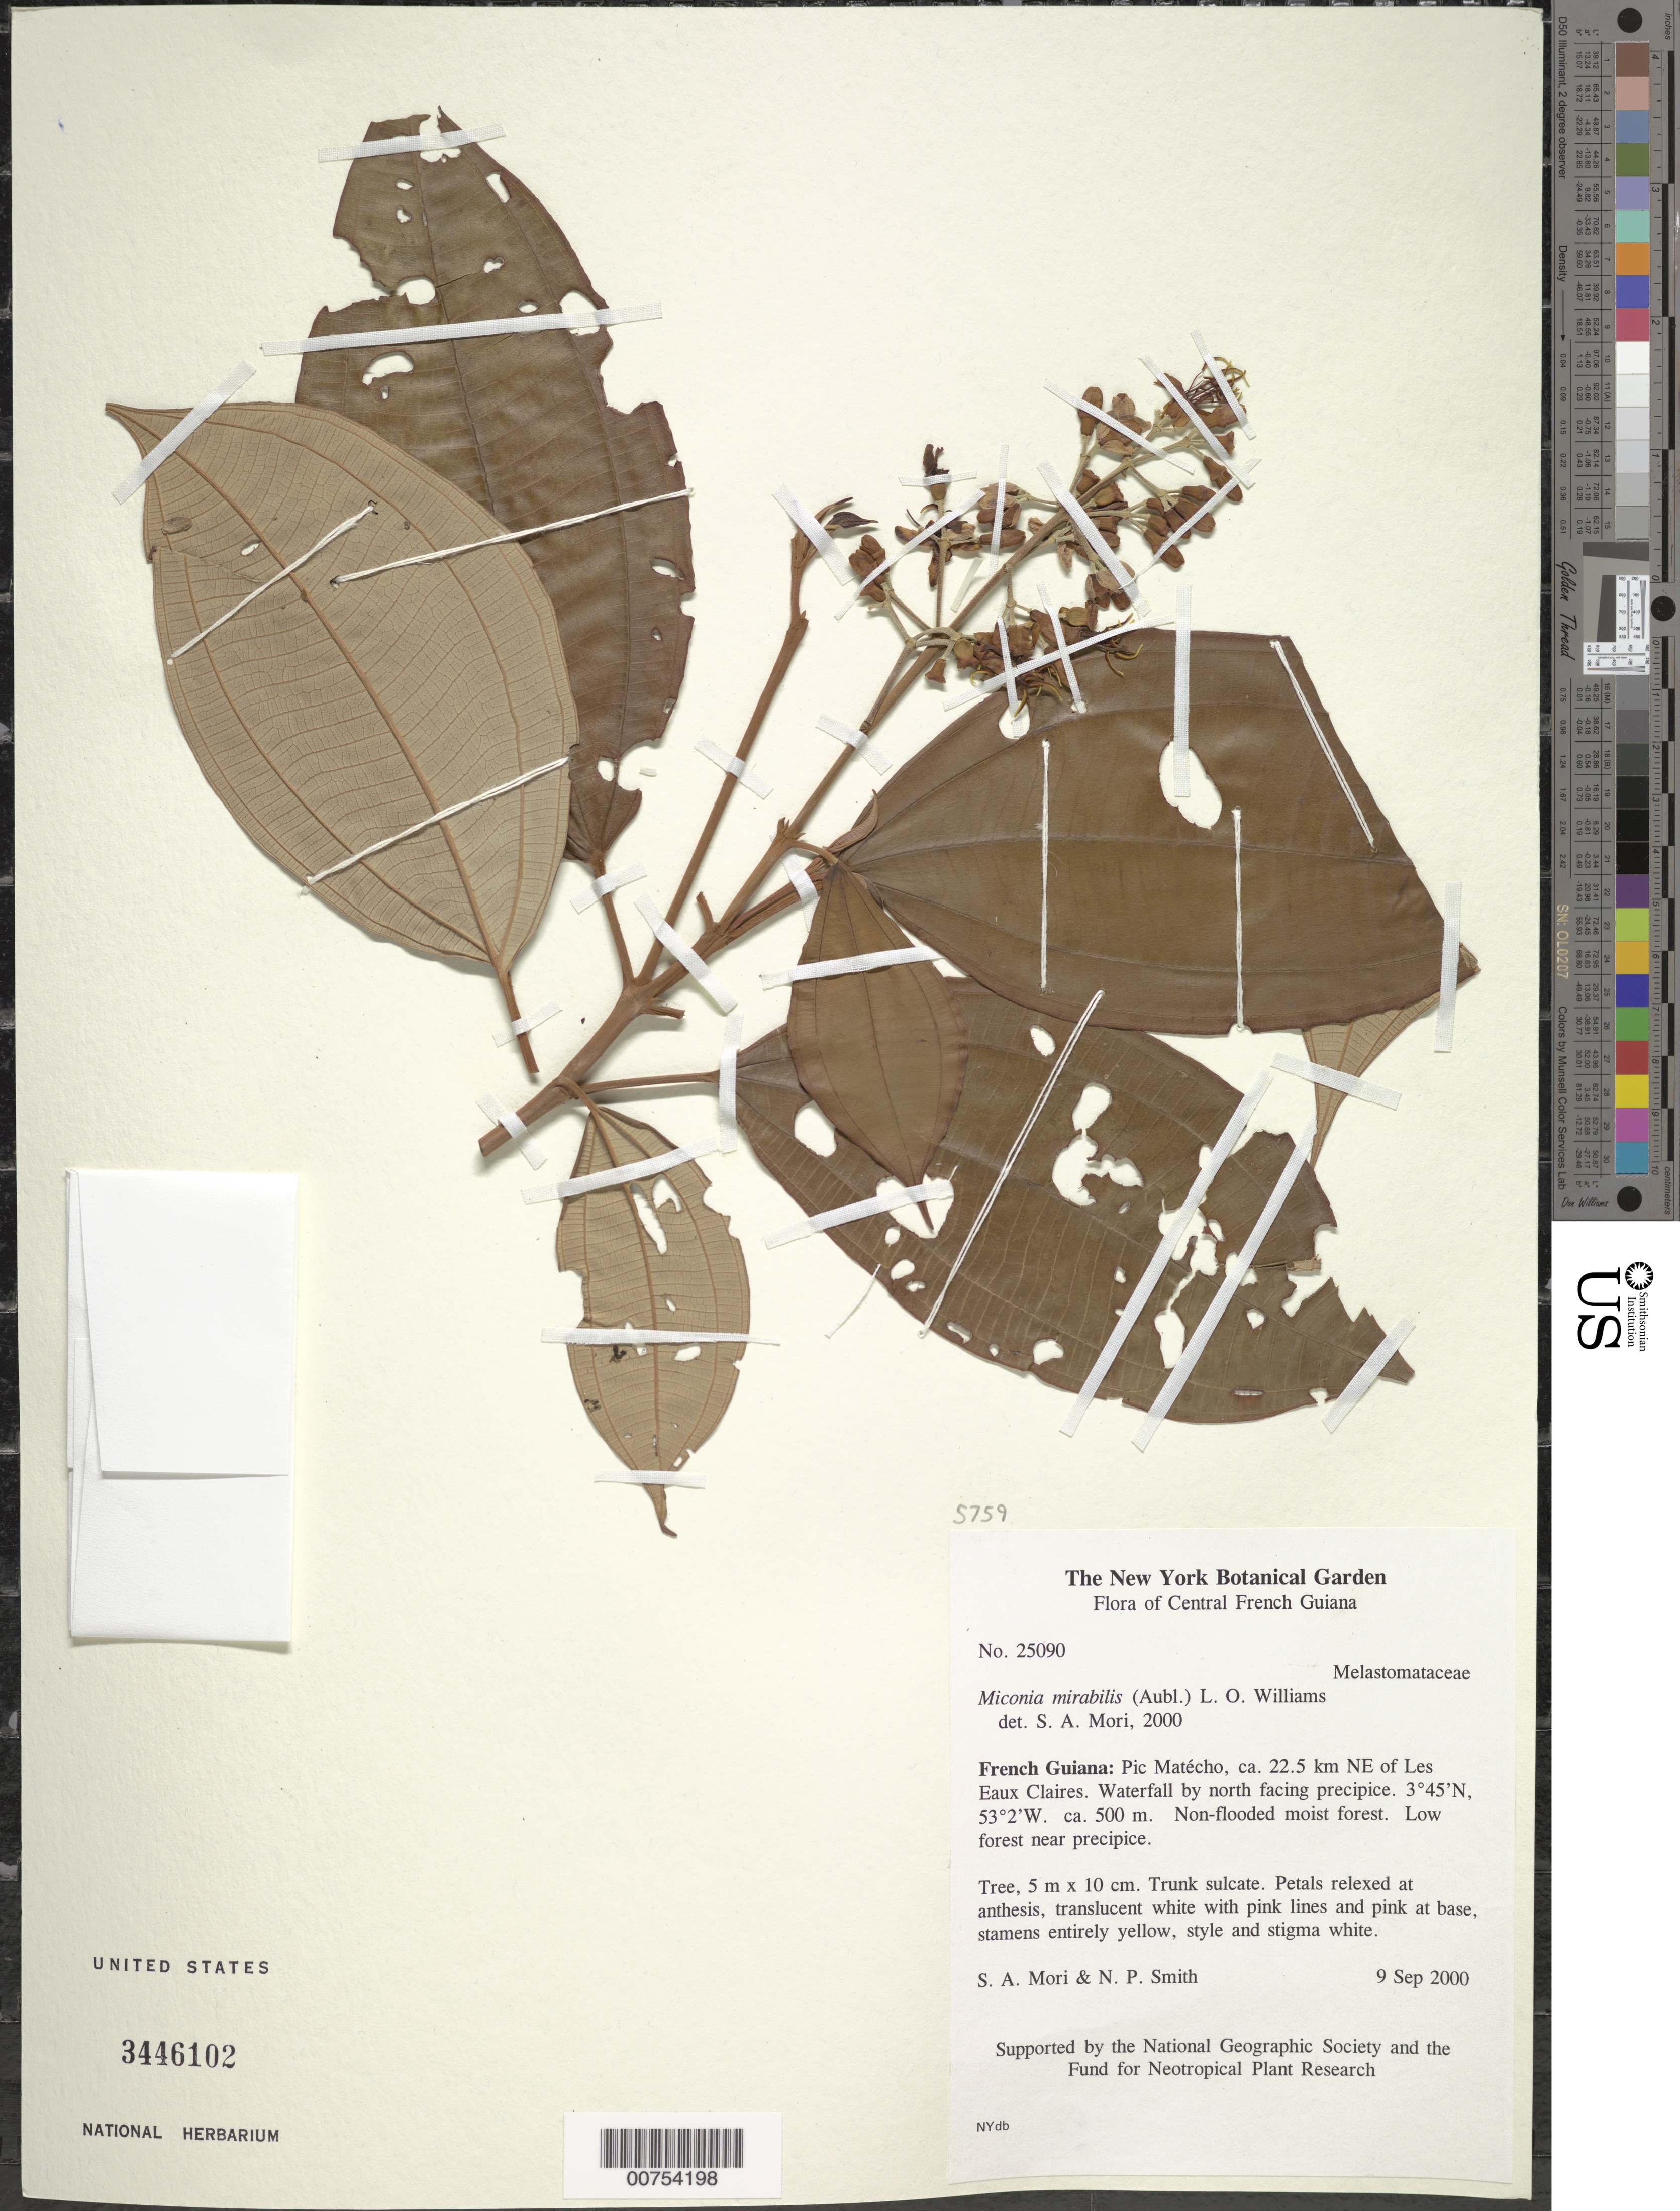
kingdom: Plantae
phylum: Tracheophyta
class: Magnoliopsida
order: Myrtales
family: Melastomataceae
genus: Miconia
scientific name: Miconia mirabilis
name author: (Aubl.) L.O. Williams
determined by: Mori, Scott A.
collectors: S. Mori & N. Smith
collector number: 25090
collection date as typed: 9-Sep-00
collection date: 2000-09-09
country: French Guiana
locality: Pic Matécho, ca 22.5 km NE of Les Eaux Claires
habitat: Non-flooded moist forest; low forest near precipice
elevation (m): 500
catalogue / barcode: US 3446102